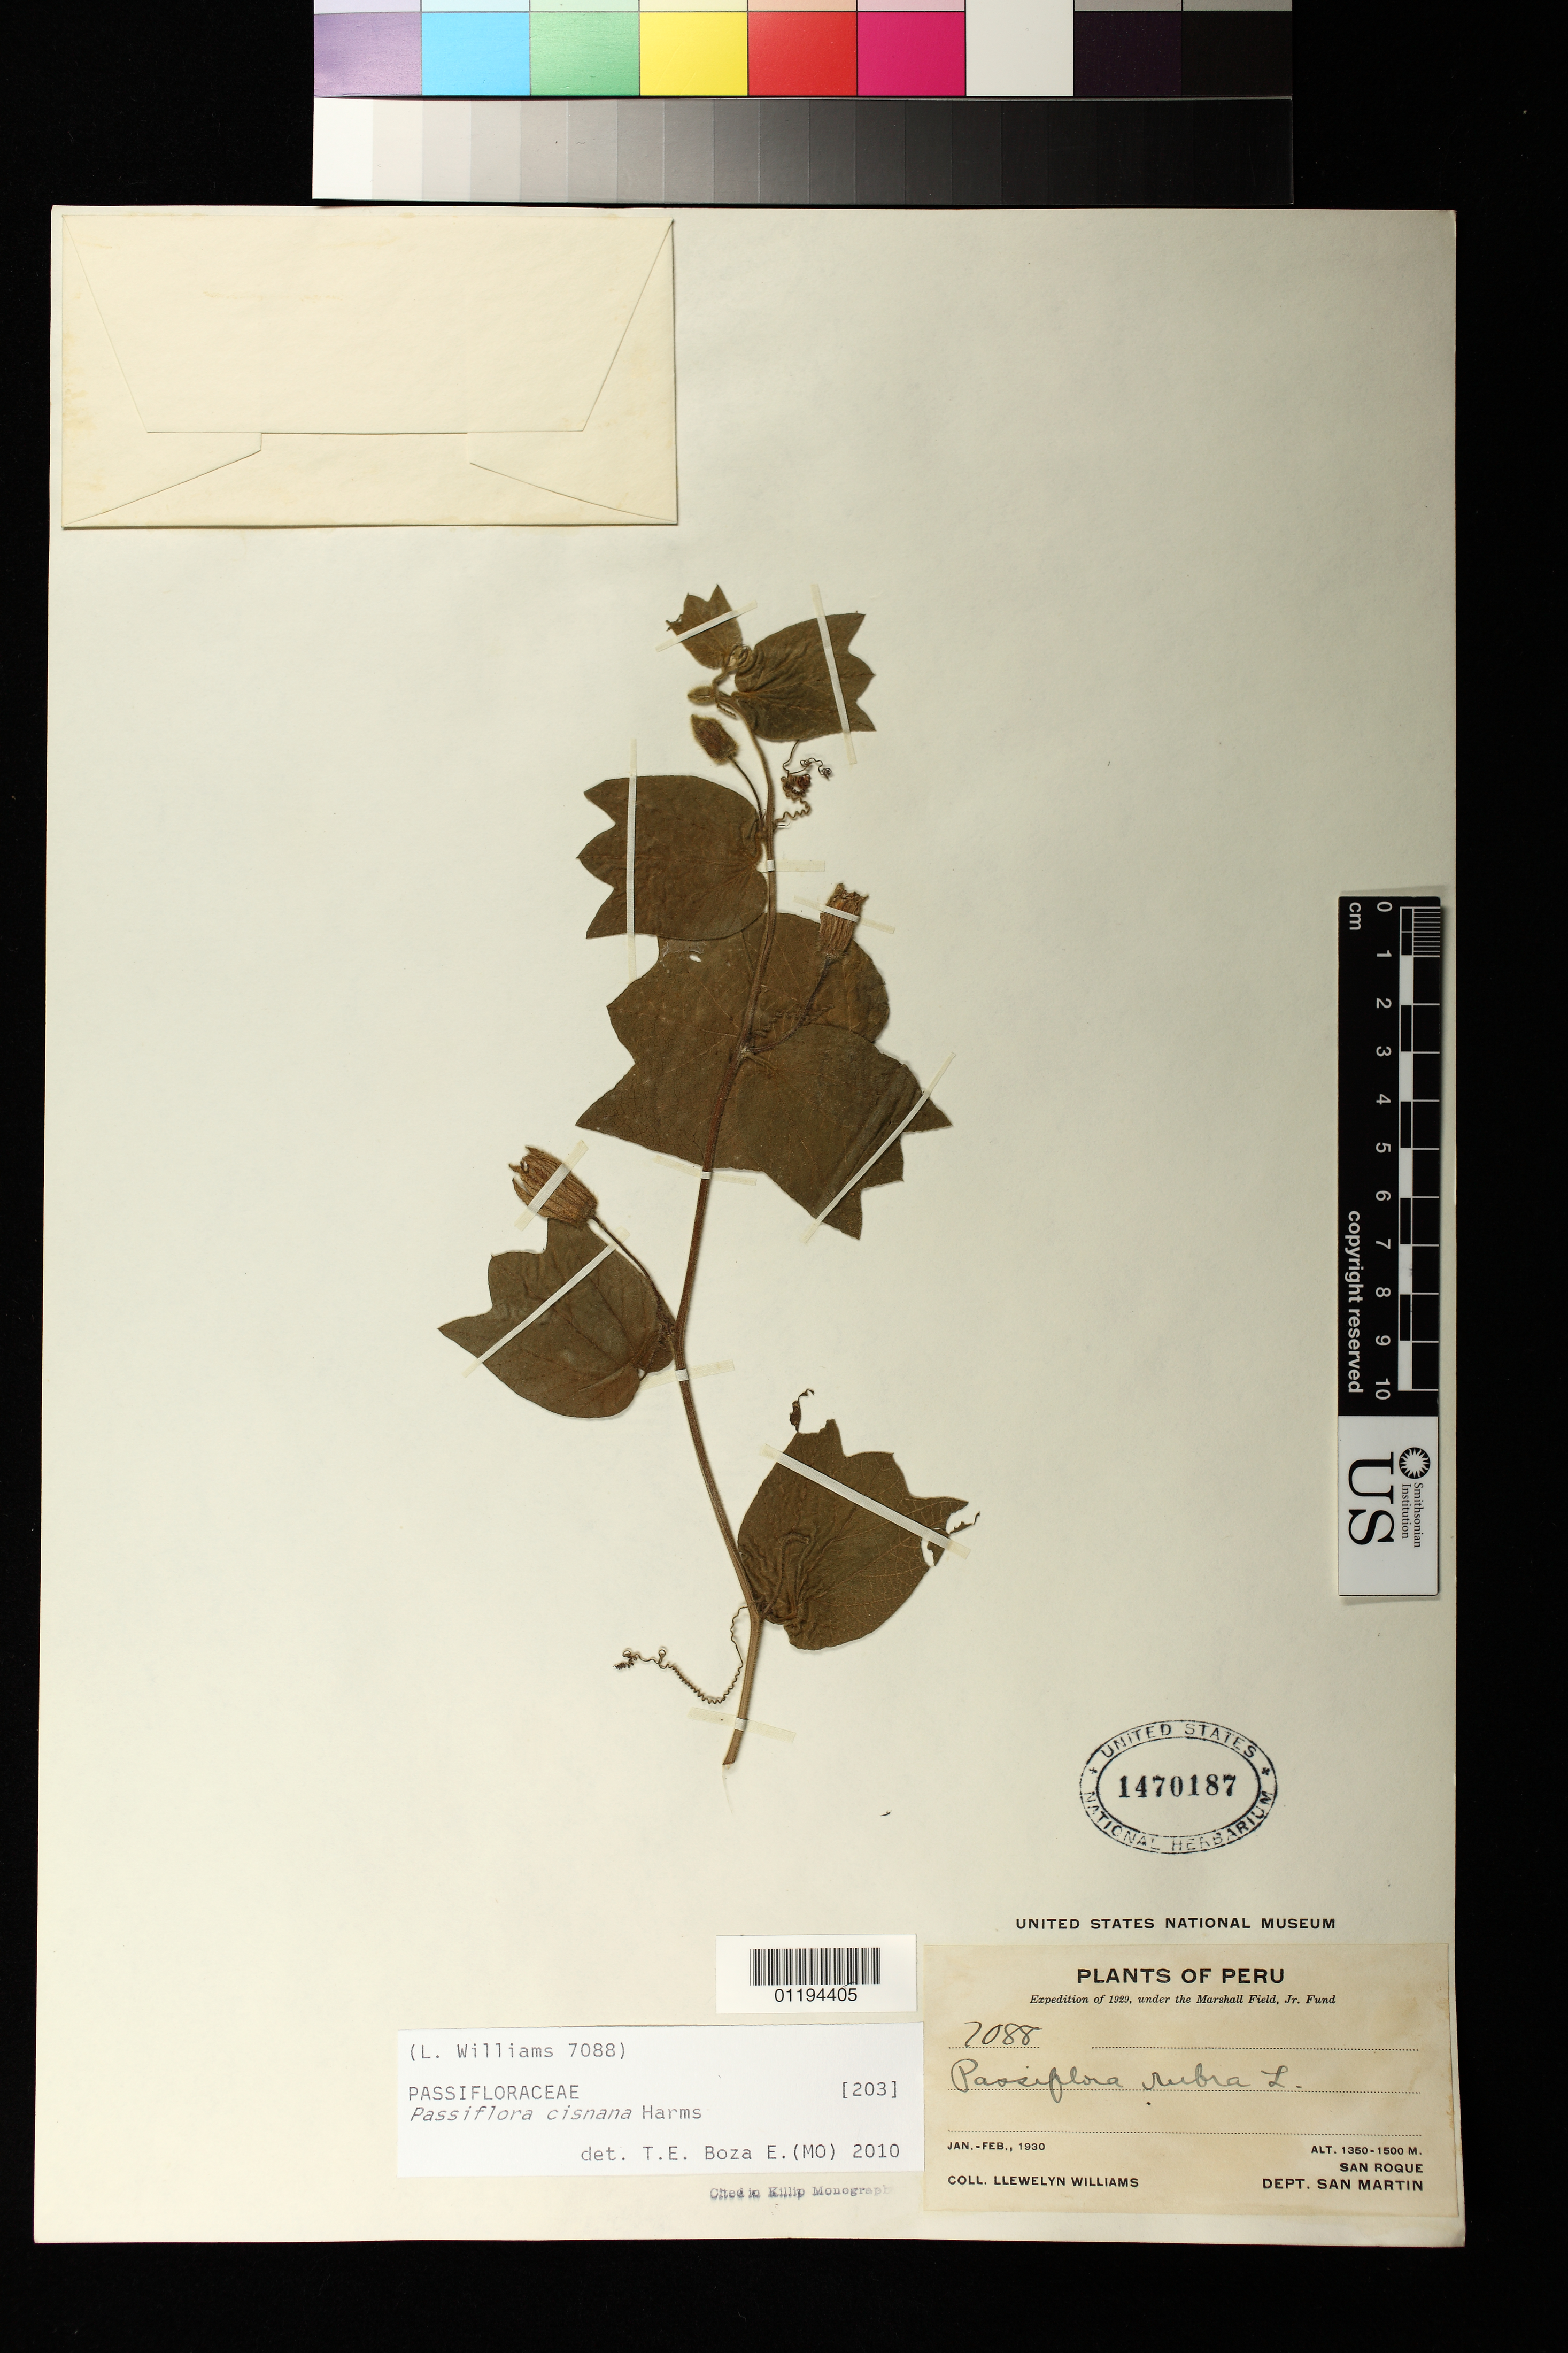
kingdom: Plantae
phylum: Tracheophyta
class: Magnoliopsida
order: Malpighiales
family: Passifloraceae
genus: Passiflora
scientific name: Passiflora cisnana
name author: Harms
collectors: Ll. Williams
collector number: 7088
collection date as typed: Jan 1930 to -- Feb 1930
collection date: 1930-01/1930-02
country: Peru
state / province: San Martín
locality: San Roque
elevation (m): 1350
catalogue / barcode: US 1470187